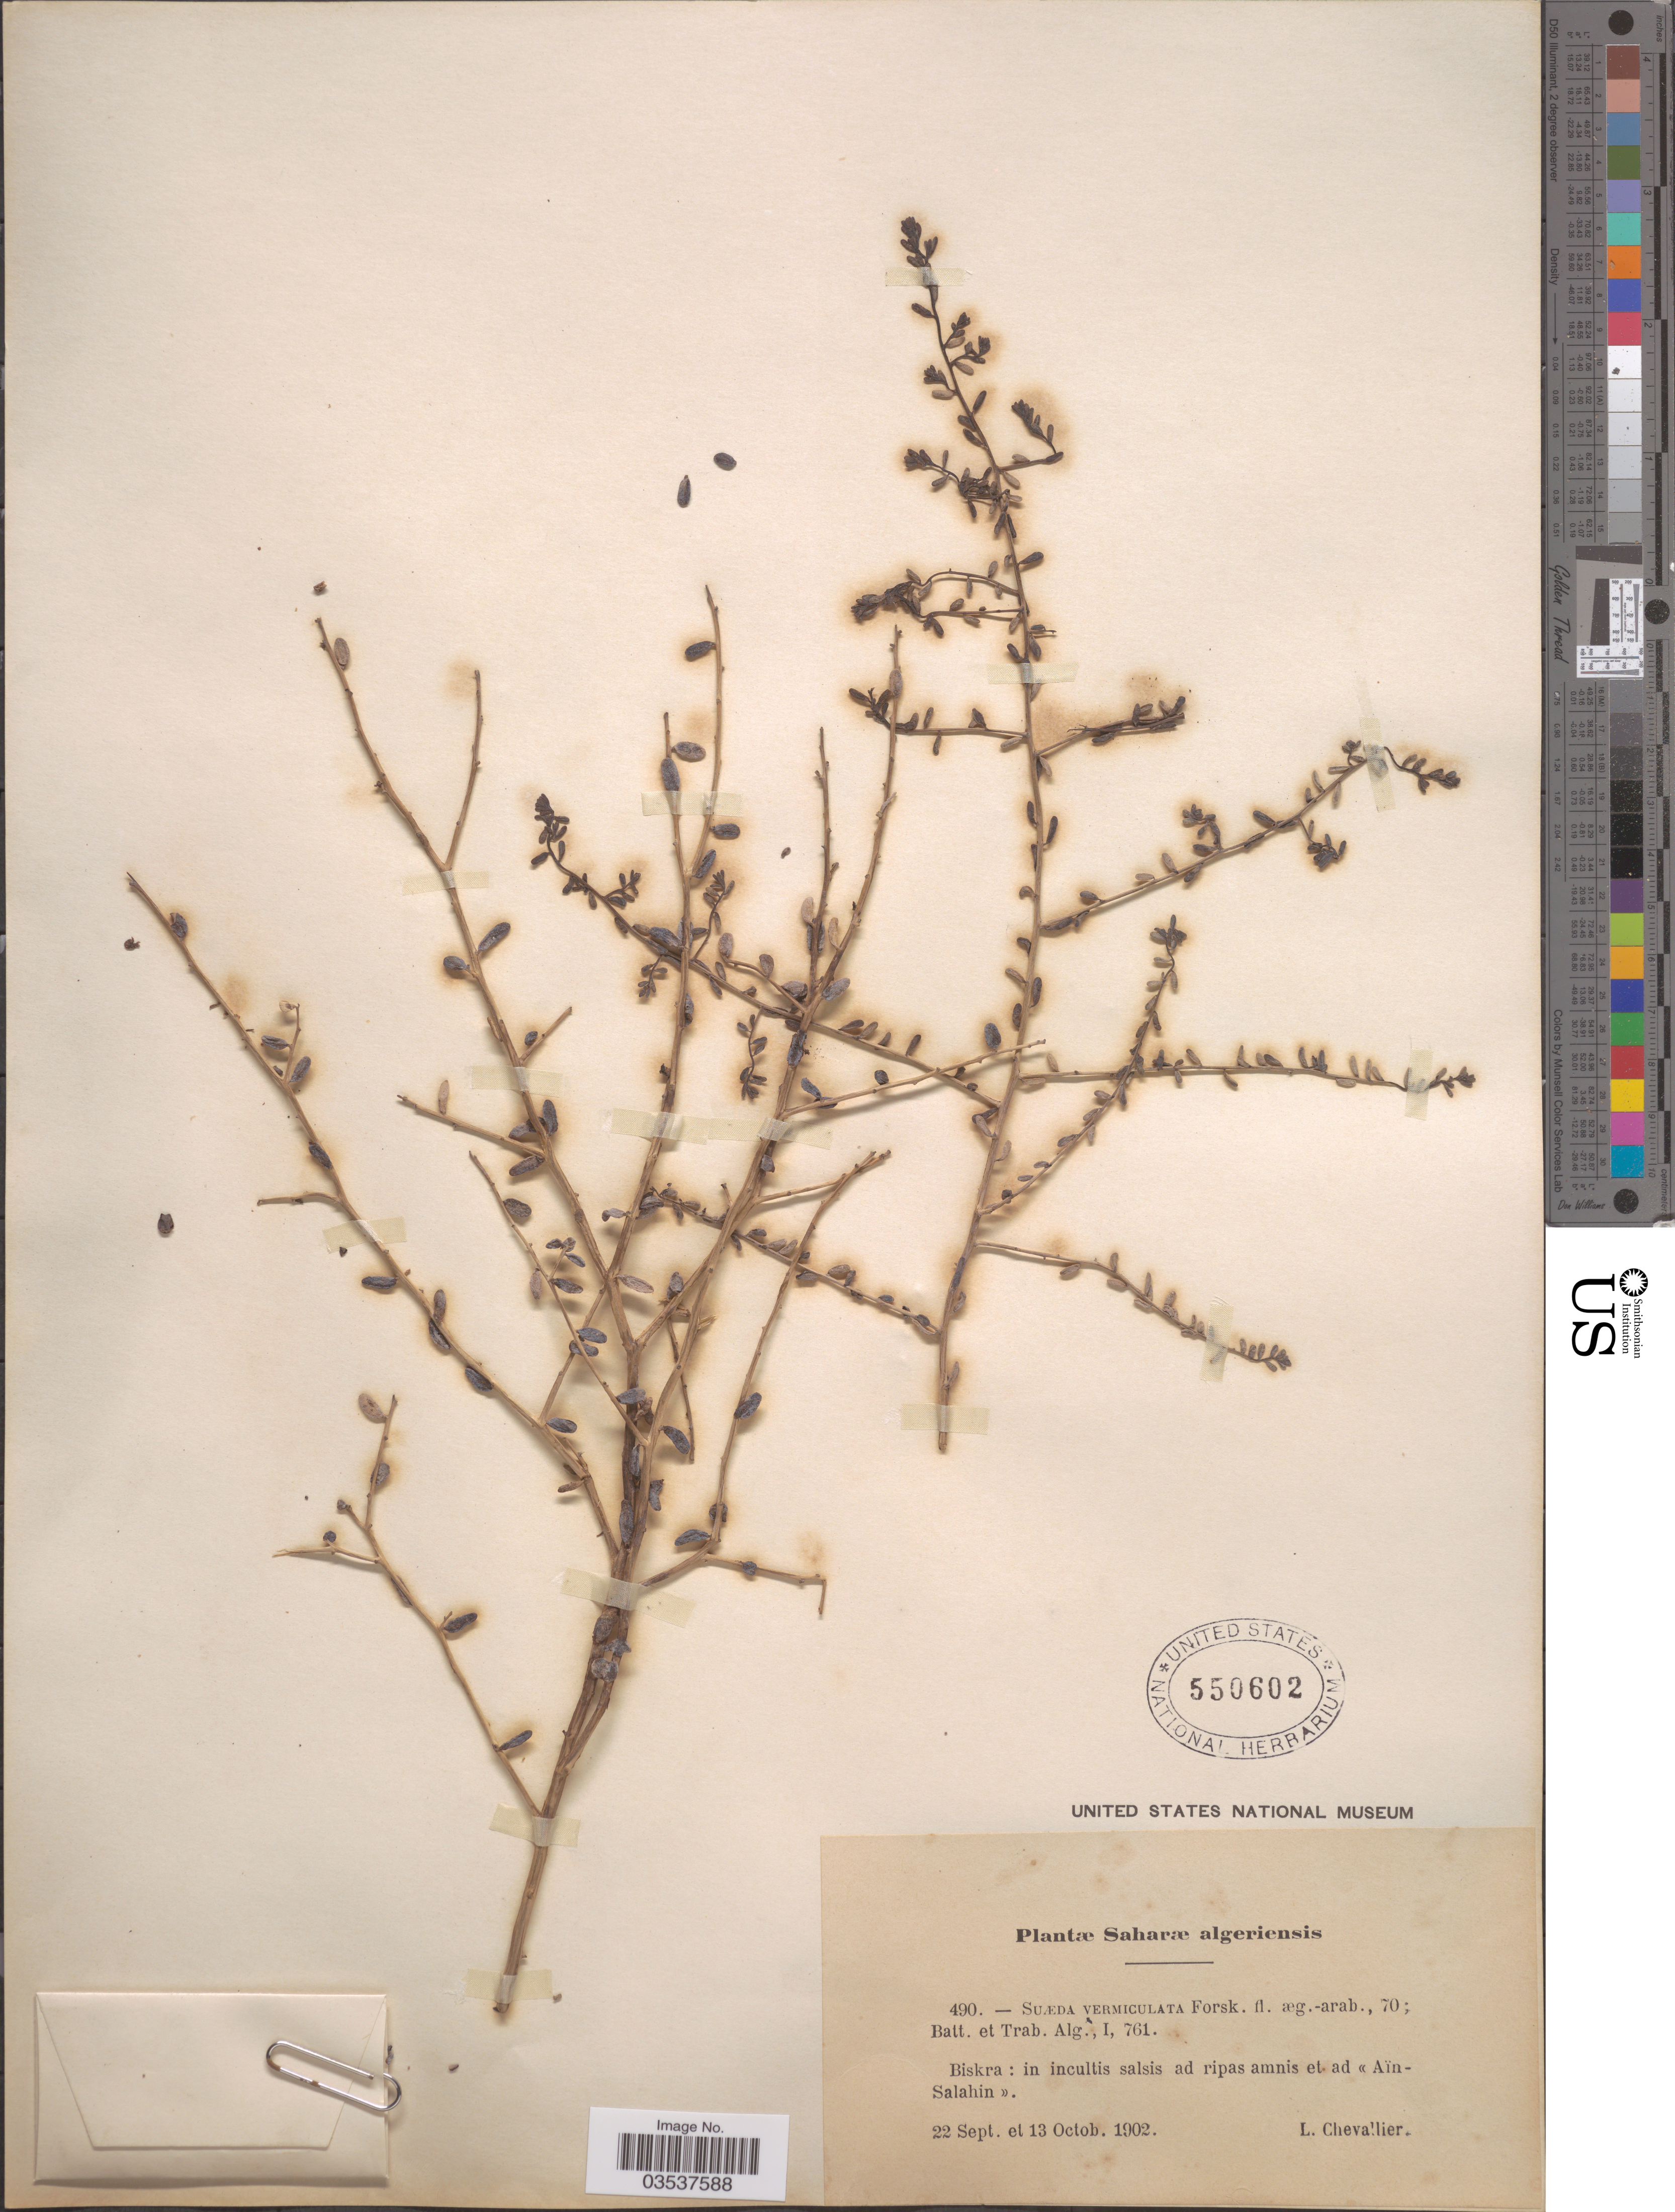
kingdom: Plantae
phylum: Tracheophyta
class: Magnoliopsida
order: Caryophyllales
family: Amaranthaceae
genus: Suaeda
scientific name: Suaeda vermiculata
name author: Forssk. ex J.F. Gmel.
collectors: L. Chevallier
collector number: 490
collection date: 1902-09-22/1902-10-13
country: Algeria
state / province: Biskra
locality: Saharæ algeriensis. In incultis salsis ad ripas amnis et ad <<Aïn-Salahin>>.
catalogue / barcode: US 550602